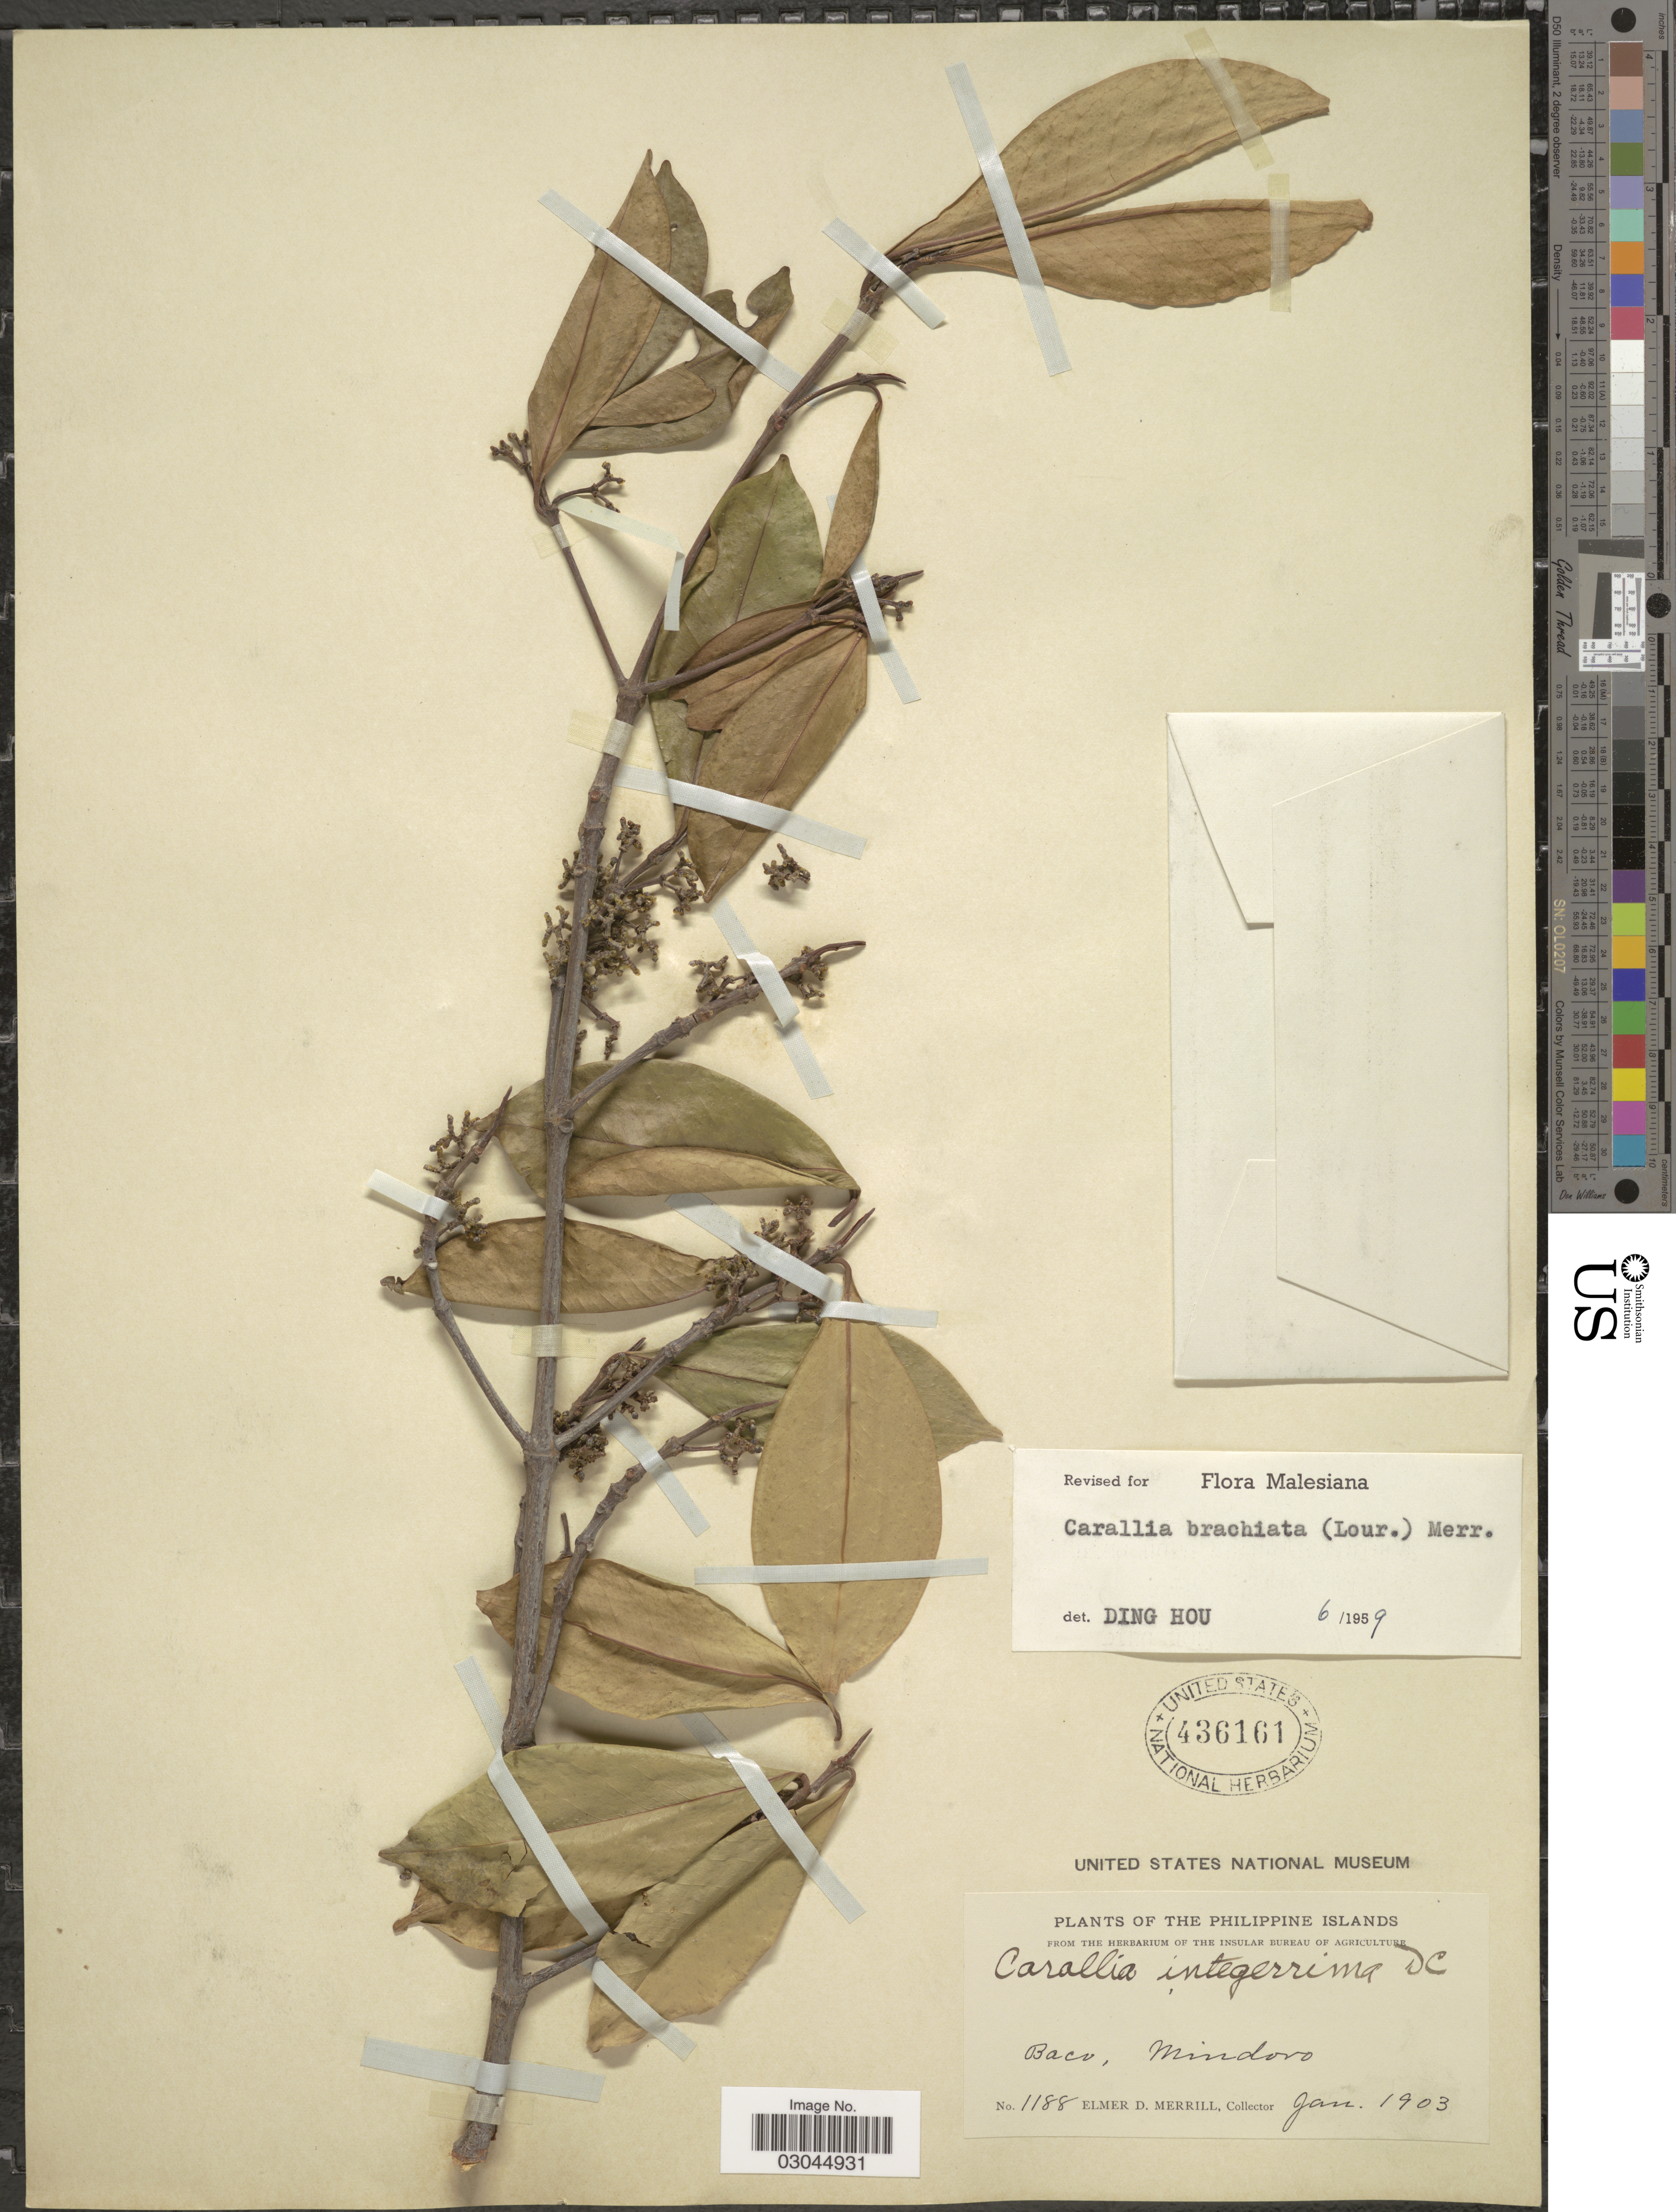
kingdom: Plantae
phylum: Tracheophyta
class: Magnoliopsida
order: Malpighiales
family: Rhizophoraceae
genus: Carallia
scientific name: Carallia brachiata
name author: (Lour.) Merr.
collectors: E. D. Merrill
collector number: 1188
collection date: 1903-01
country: Philippines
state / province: Mimaropa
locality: Baco, Mindoro.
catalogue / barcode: US 436161